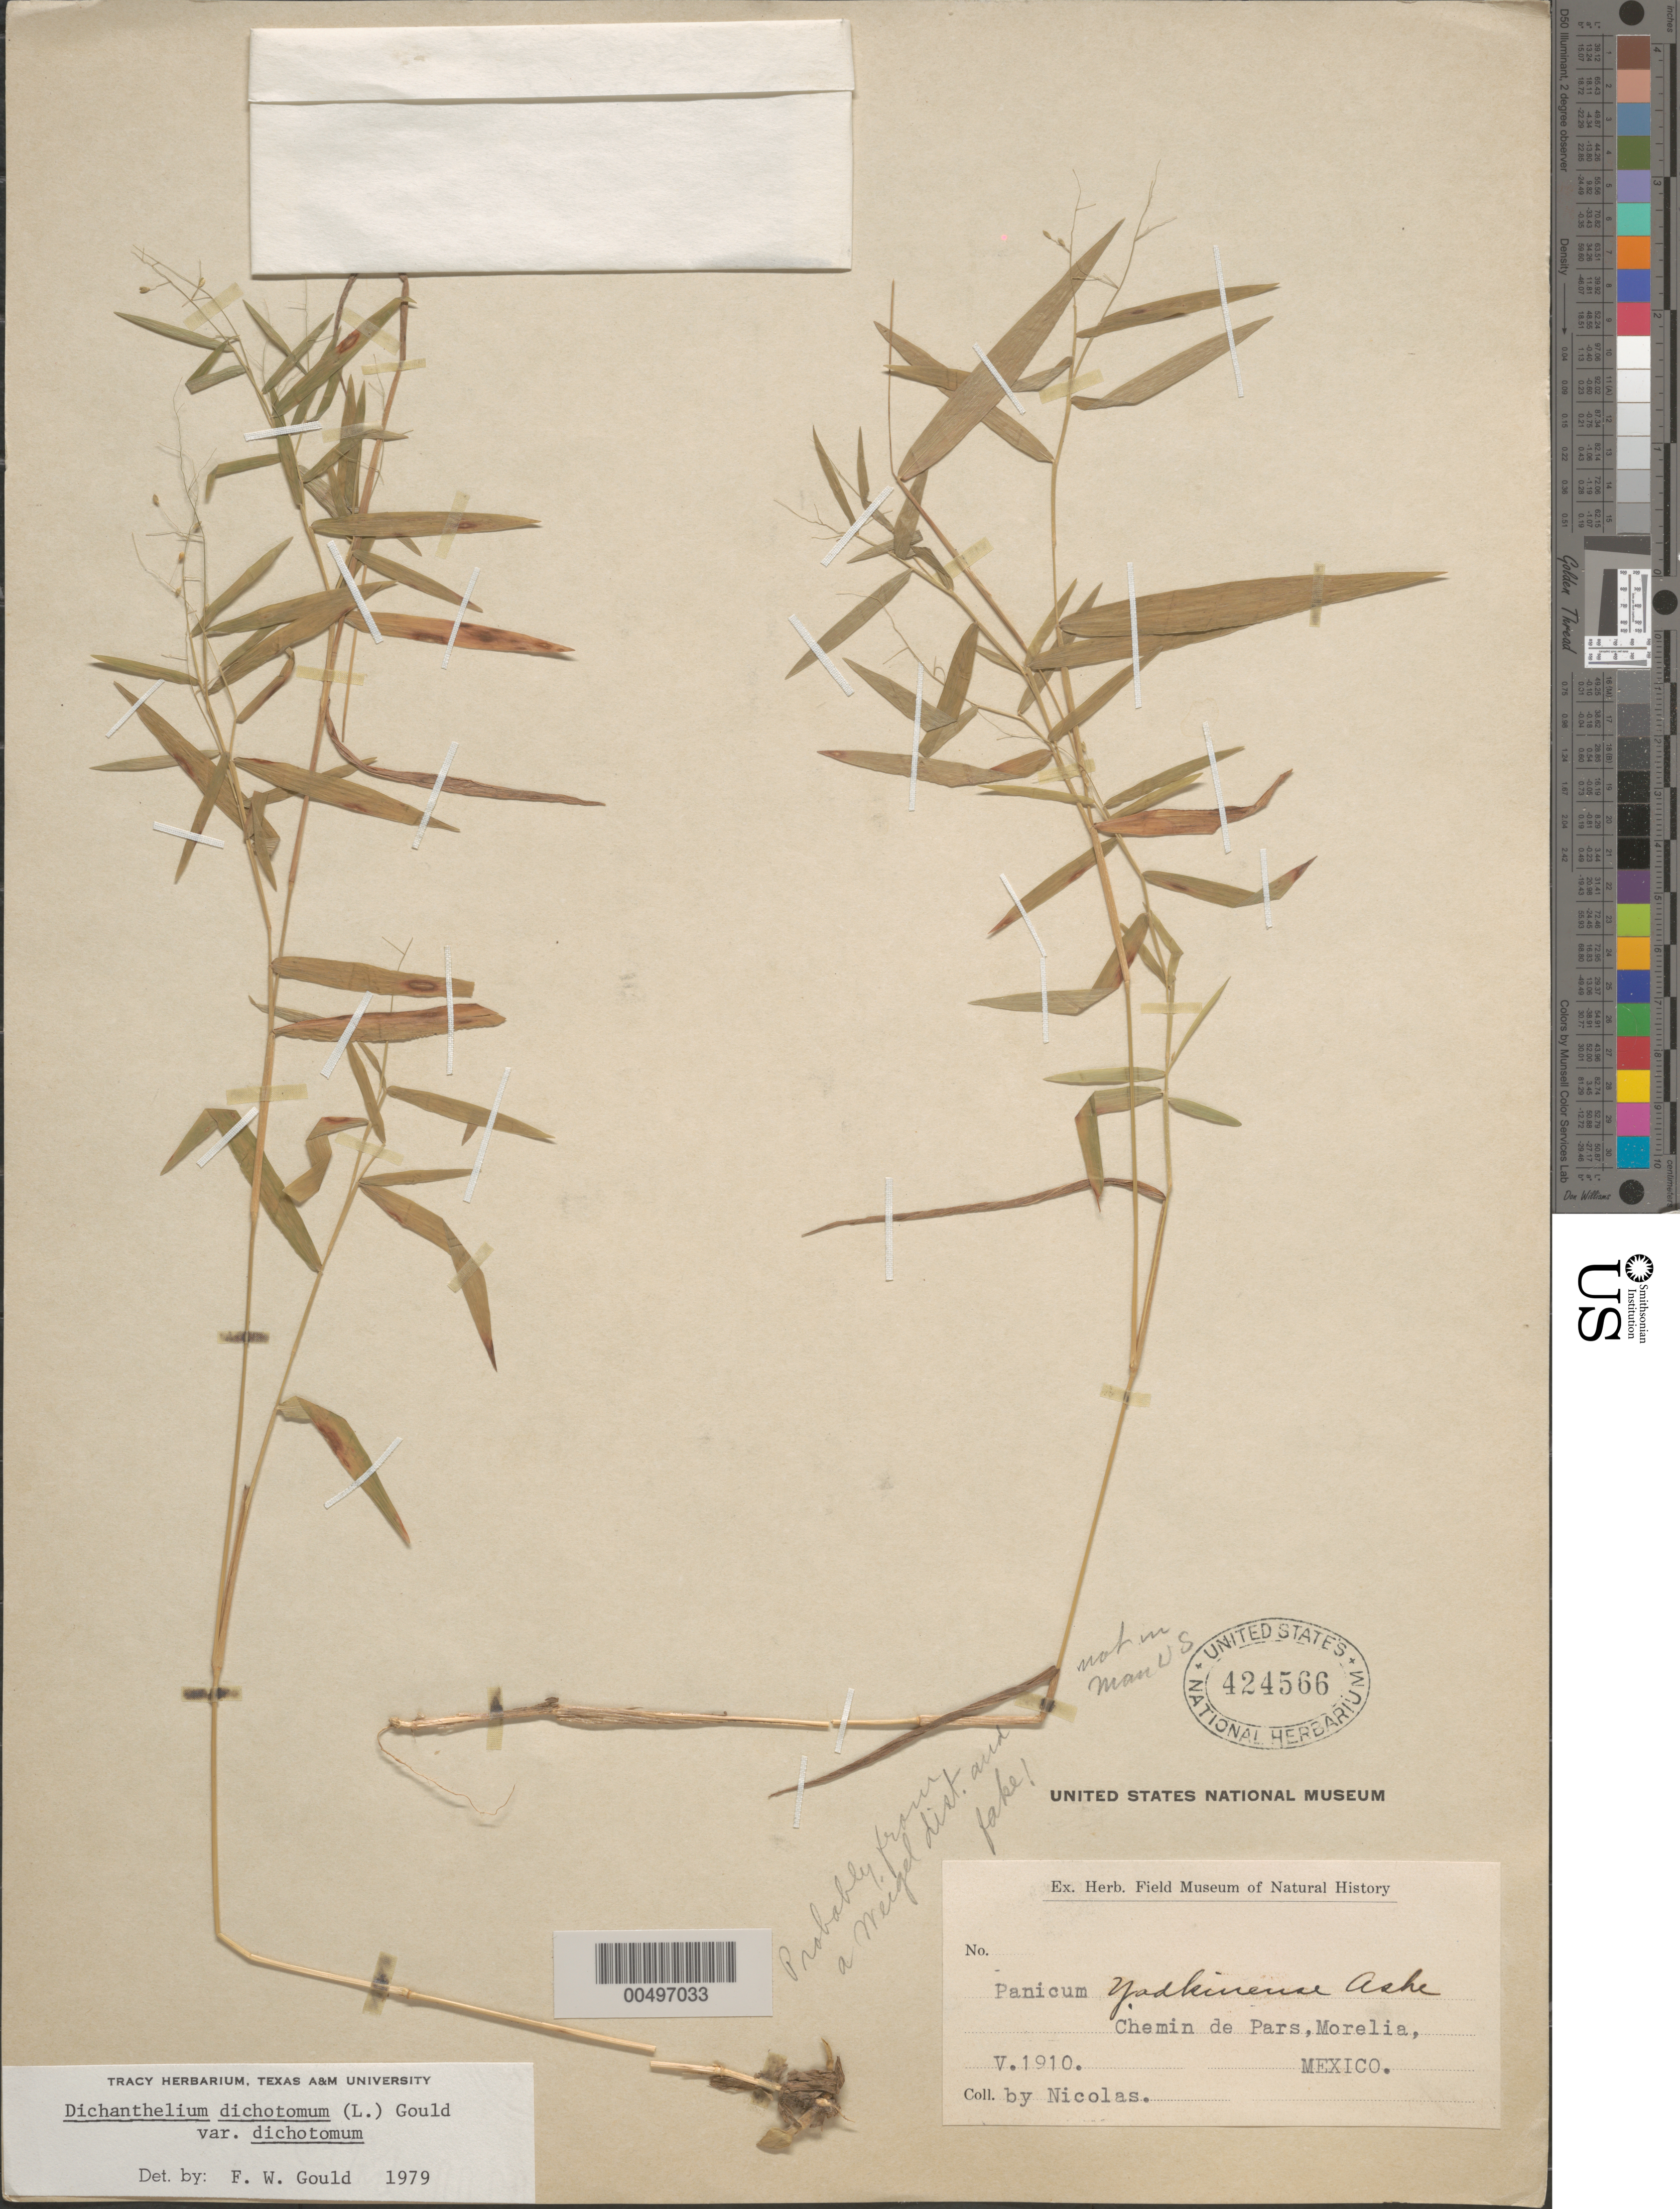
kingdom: Plantae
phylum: Tracheophyta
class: Liliopsida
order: Poales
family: Poaceae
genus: Dichanthelium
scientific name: Dichanthelium dichotomum var. dichotomum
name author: (L.) Gould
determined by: Gould, F. W.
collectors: -. Nicolas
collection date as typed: May 1910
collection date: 1910-05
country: Mexico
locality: Chemin de pars, Morelia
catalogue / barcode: US 424566